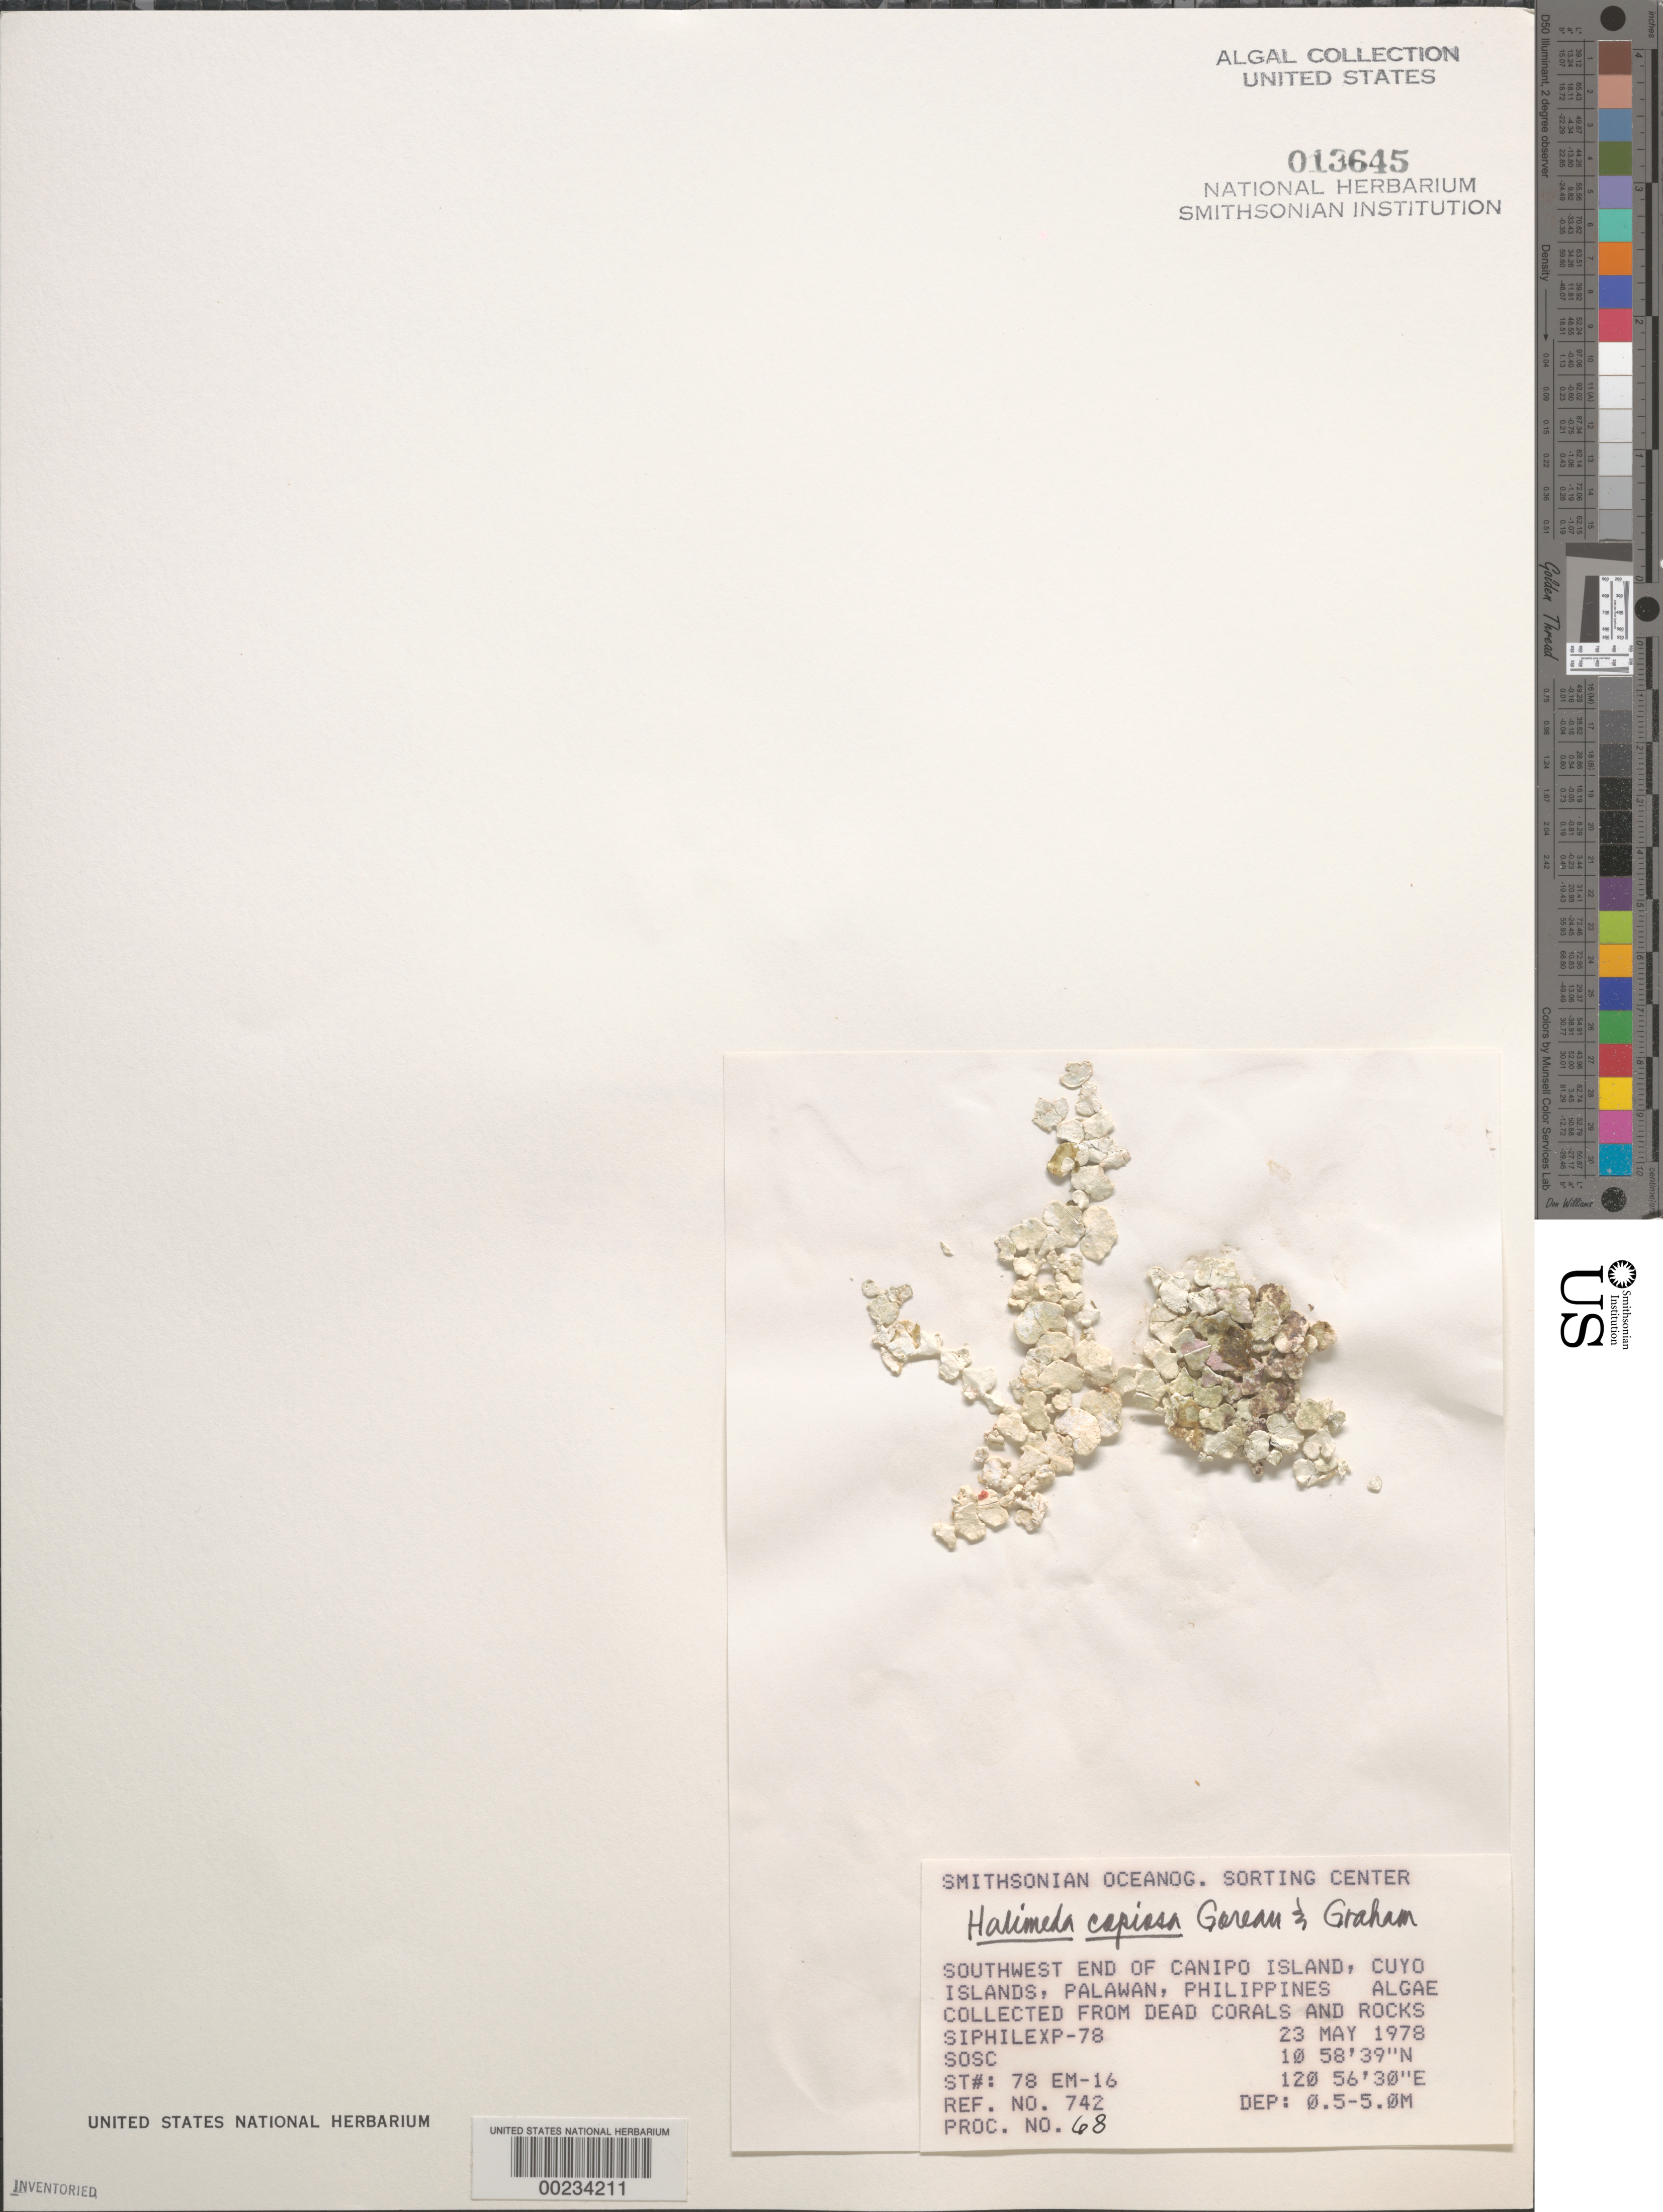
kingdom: Plantae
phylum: Chlorophyta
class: Ulvophyceae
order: Bryopsidales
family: Halimedaceae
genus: Halimeda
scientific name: Halimeda copiosa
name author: Goreau & E.A. Graham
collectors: SOSC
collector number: Station 78 Em-16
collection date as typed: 23 May 1978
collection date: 1978-05-23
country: Philippines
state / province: Mimaropa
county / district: Palawan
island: Canipo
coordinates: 10 58' 39" N, 120 56' 30" E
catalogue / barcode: US 13645